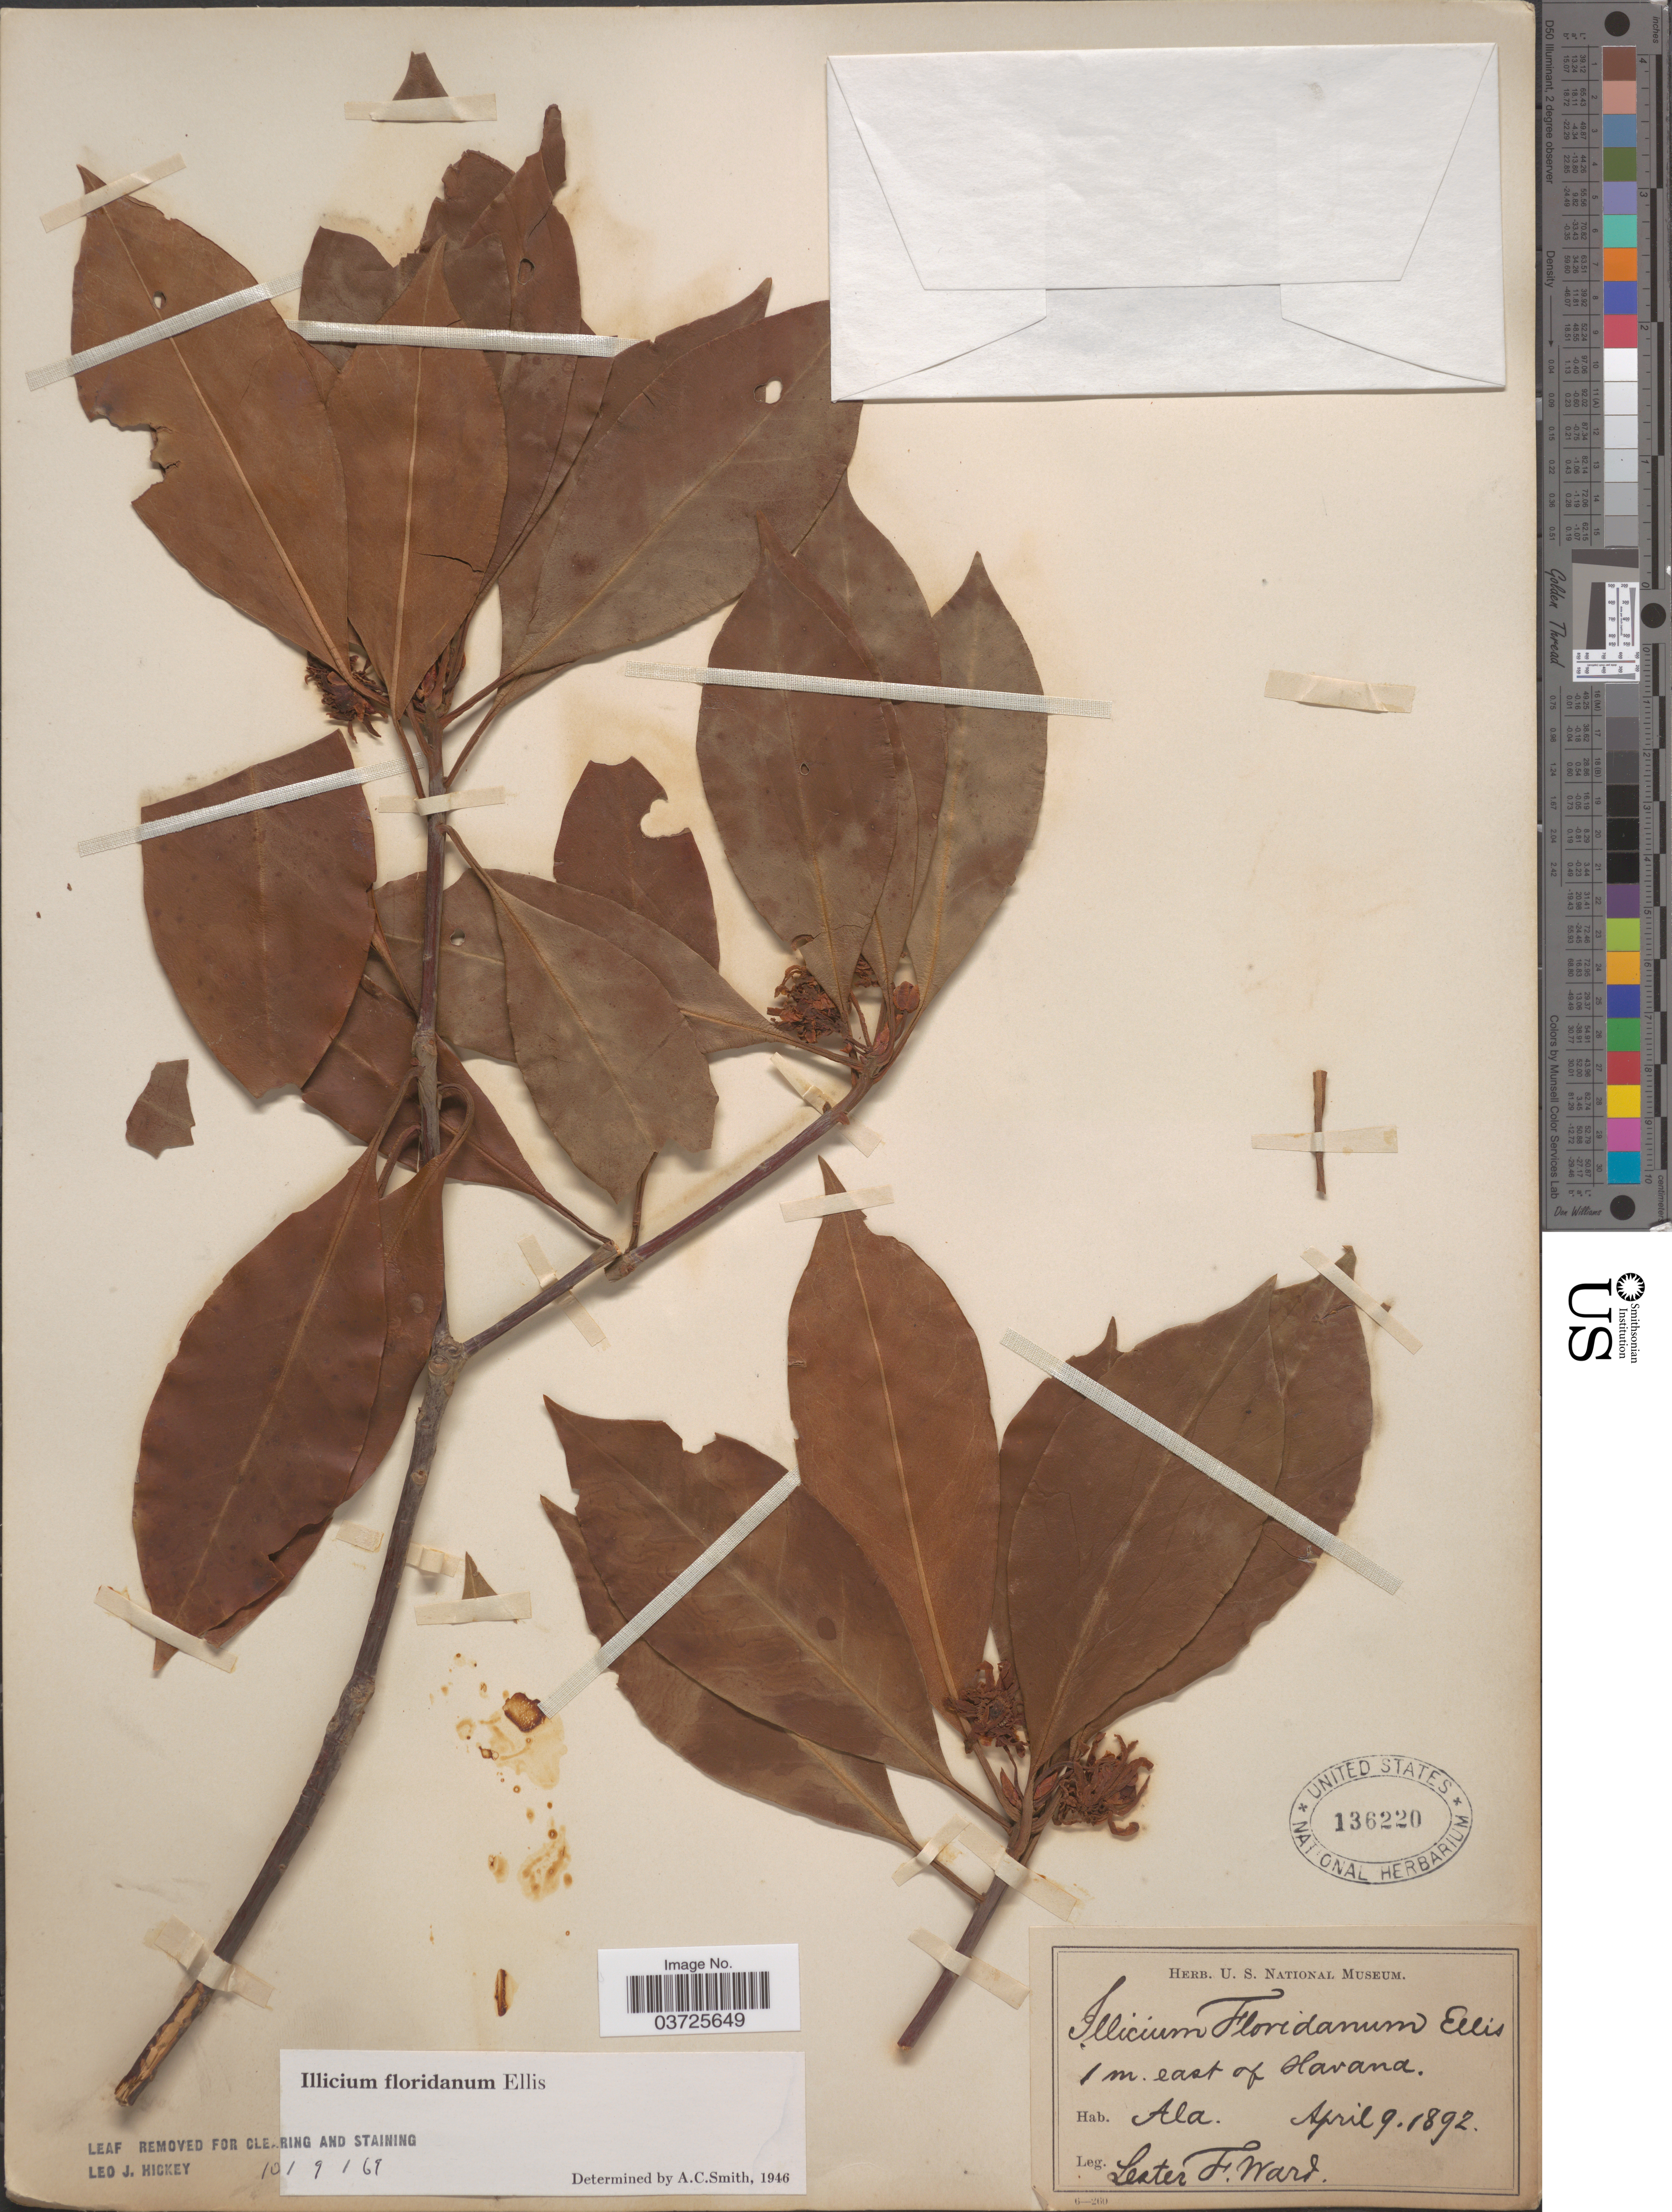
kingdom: Plantae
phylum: Tracheophyta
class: Magnoliopsida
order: Austrobaileyales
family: Schisandraceae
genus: Illicium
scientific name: Illicium floridanum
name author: J. Ellis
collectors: L. F. Ward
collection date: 1892-04-09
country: United States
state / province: Alabama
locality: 1 m. east of Havana.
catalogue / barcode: US 136220